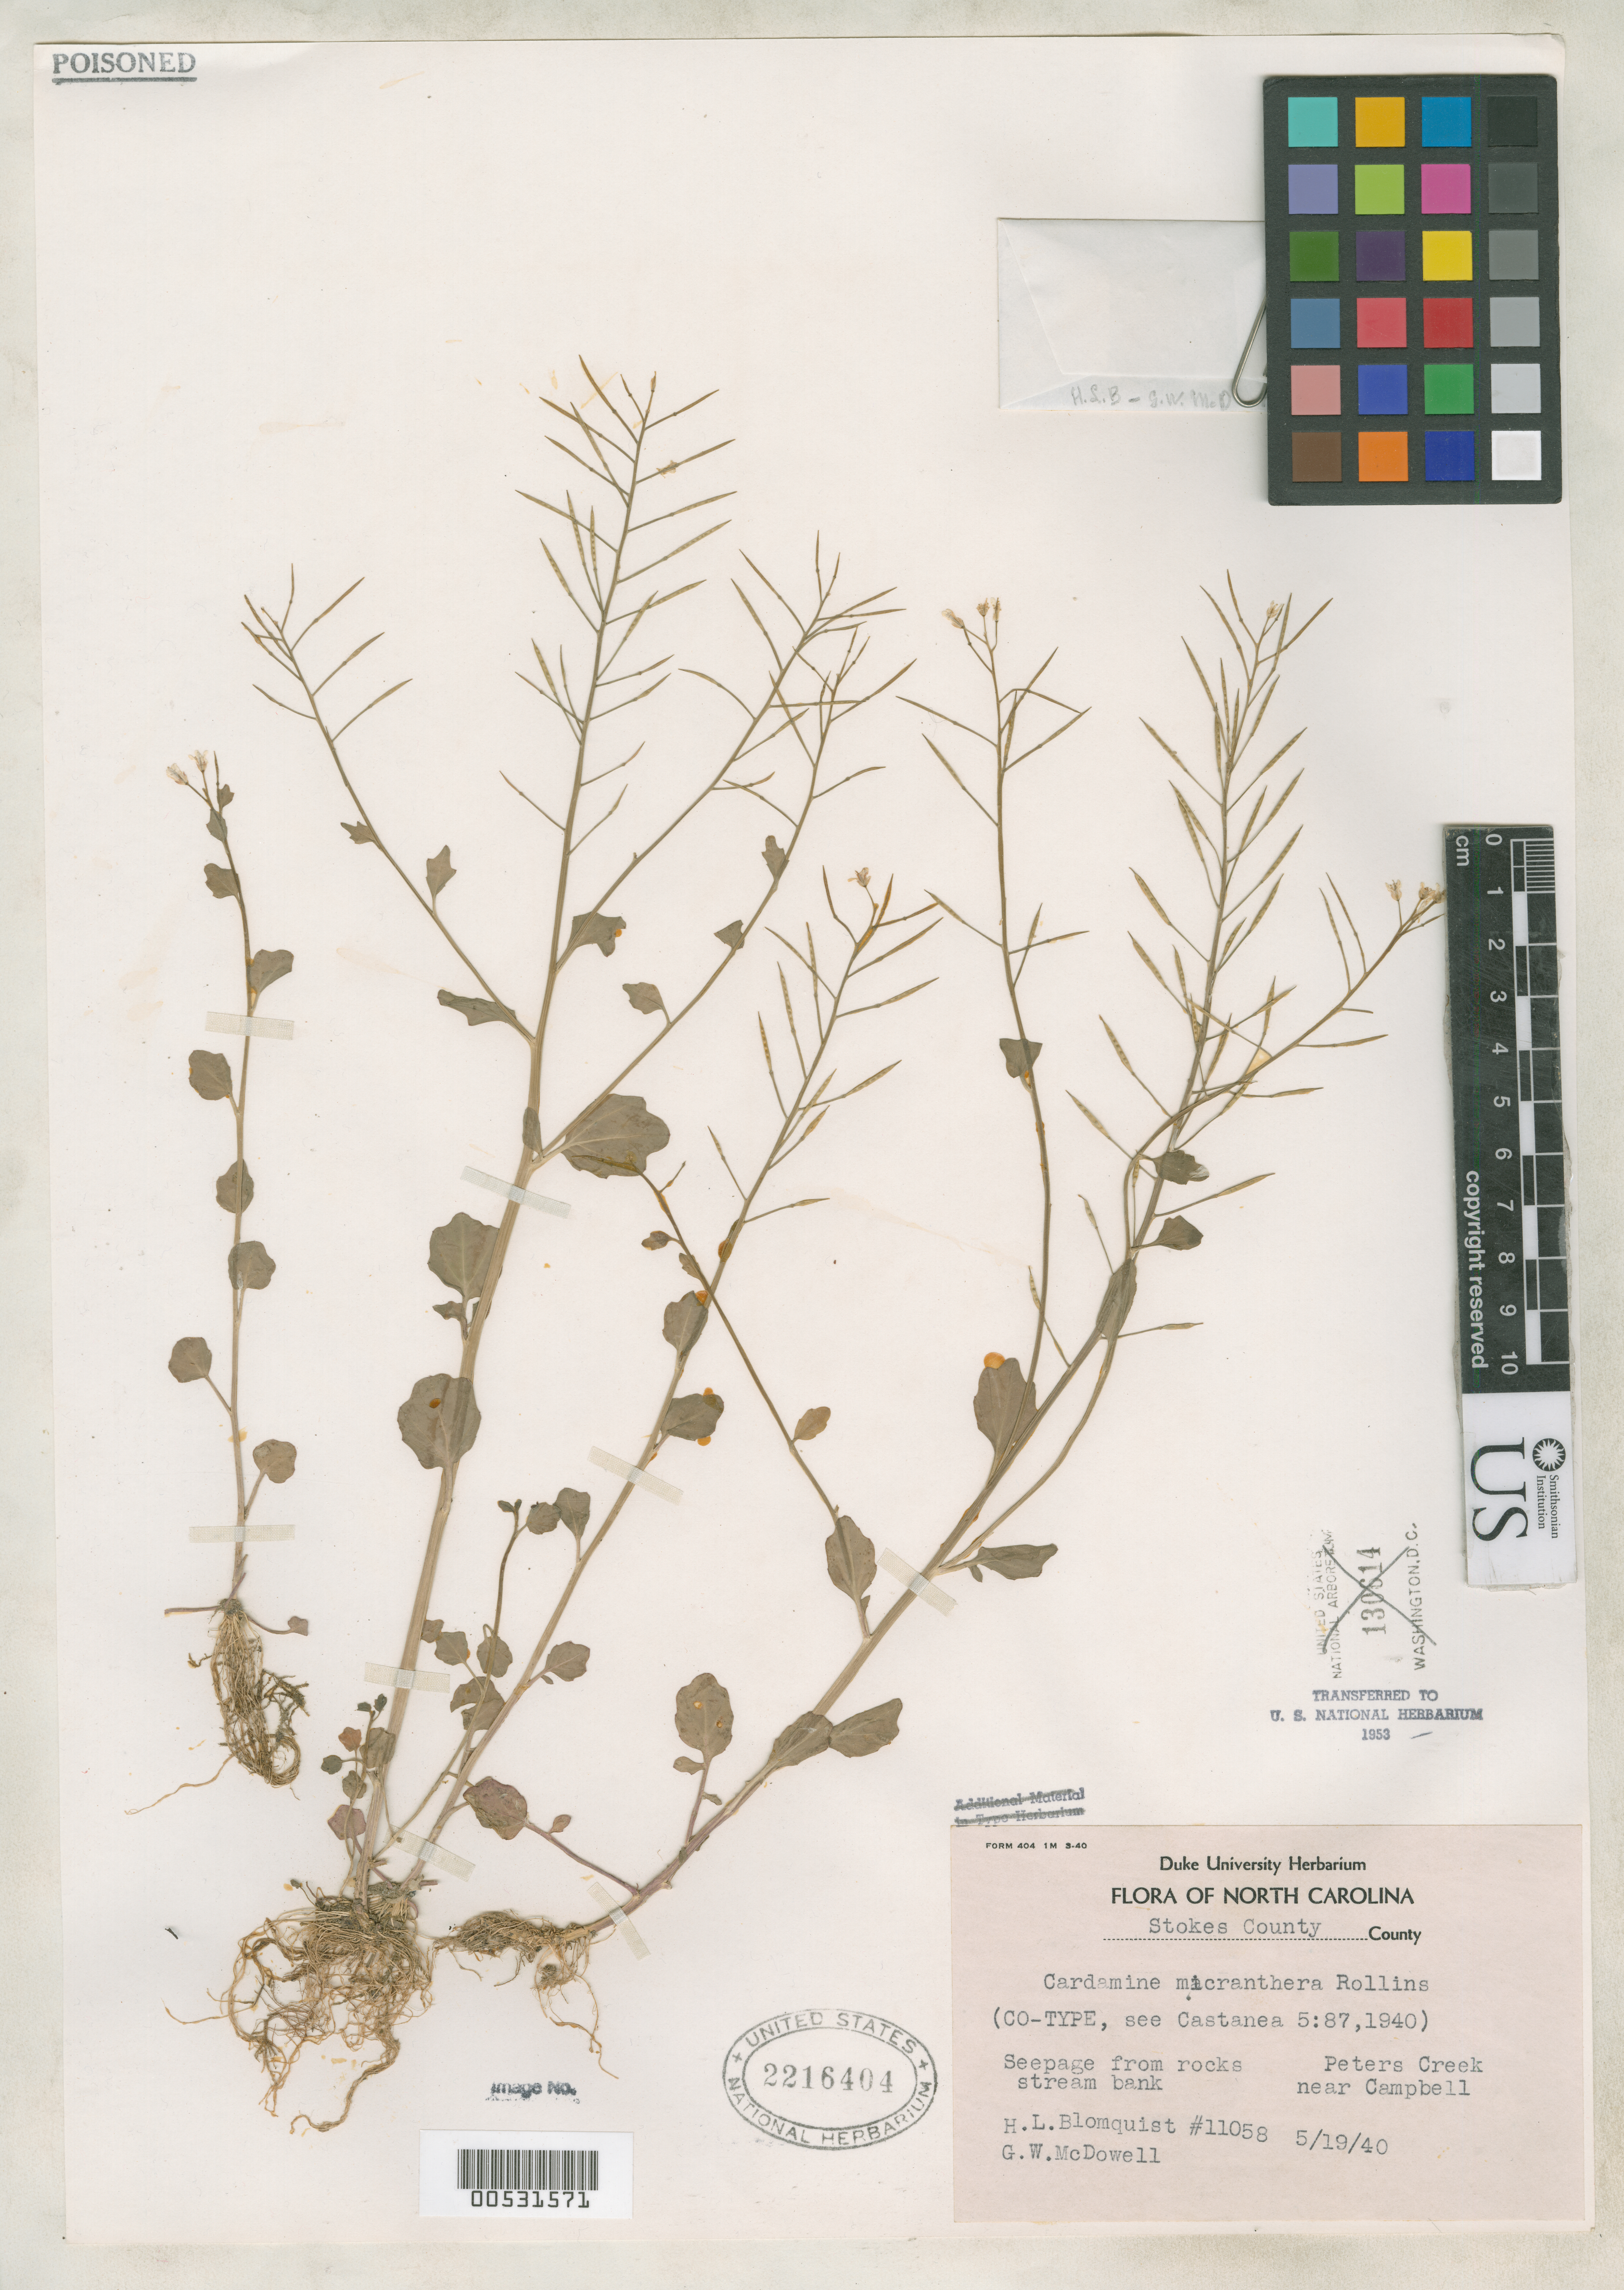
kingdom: Plantae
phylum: Tracheophyta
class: Magnoliopsida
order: Brassicales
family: Brassicaceae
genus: Cardamine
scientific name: Cardamine micranthera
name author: Rollins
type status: Isotype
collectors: H. Blomquist & G. McDowell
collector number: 11058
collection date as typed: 19 May 1940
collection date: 1940-05-19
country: United States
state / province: North Carolina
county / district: Stokes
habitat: Seepage from rocks, stream bank.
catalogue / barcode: US 2216404